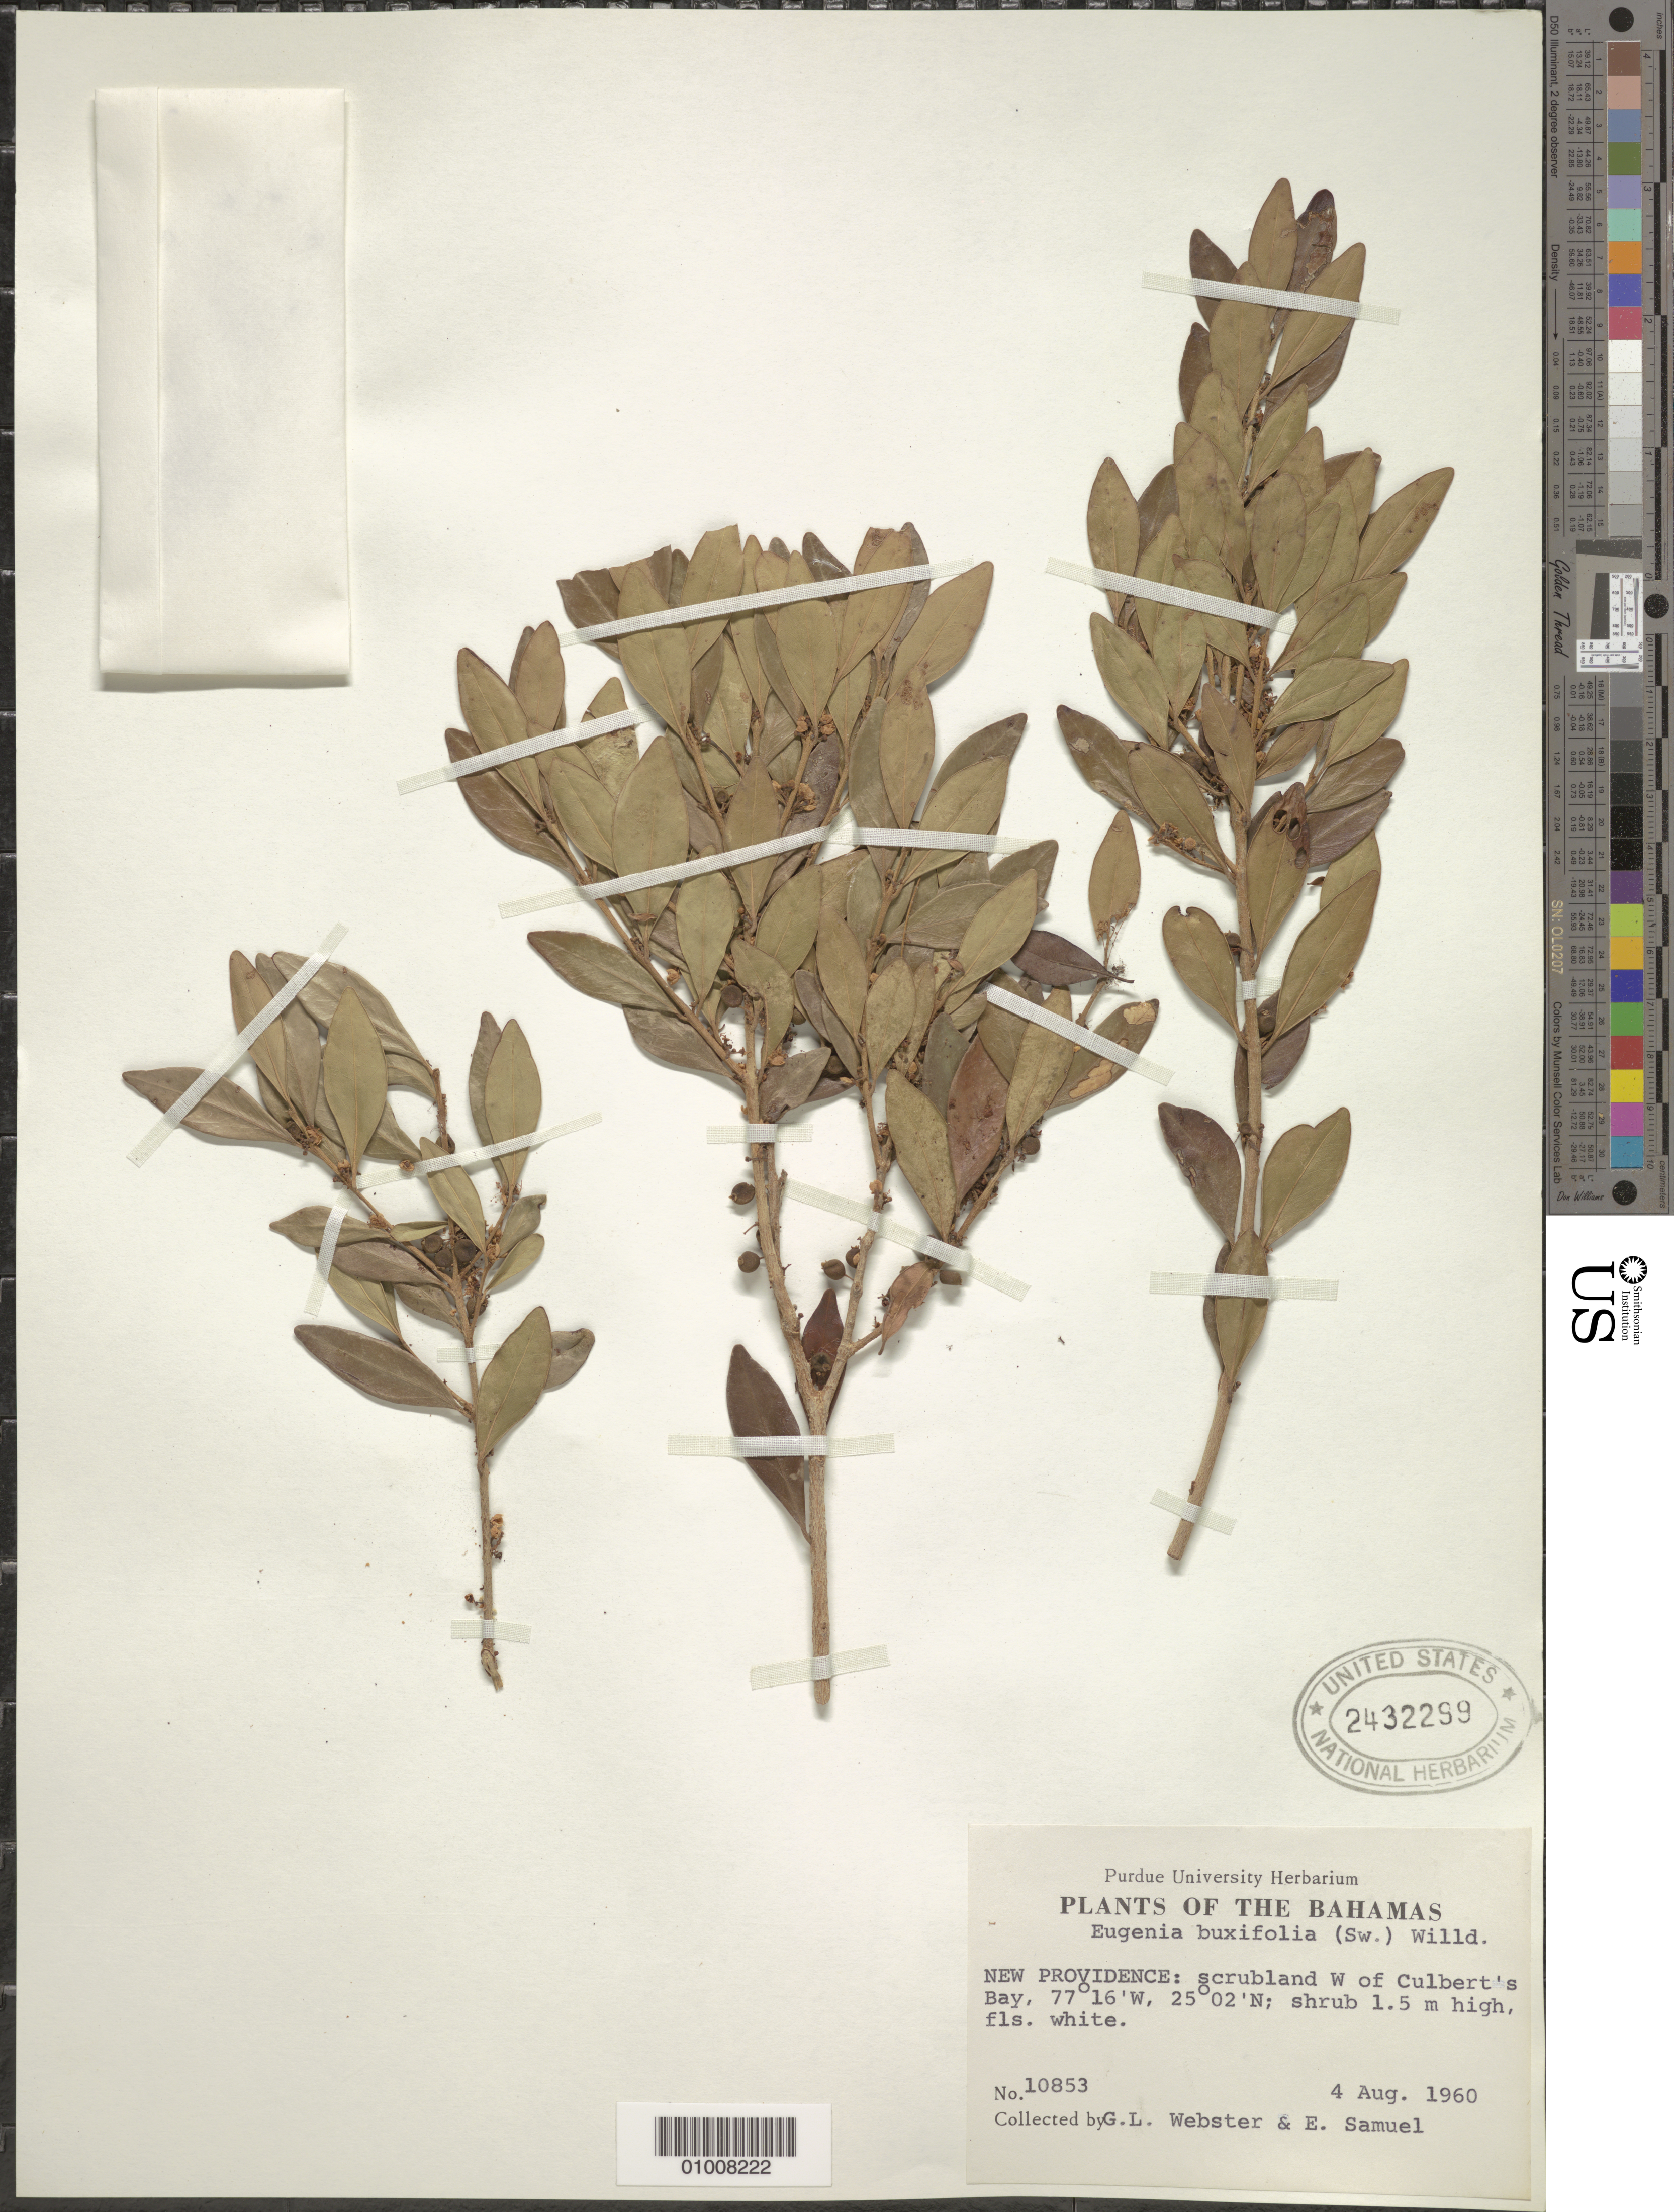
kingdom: Plantae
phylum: Tracheophyta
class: Magnoliopsida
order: Myrtales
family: Myrtaceae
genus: Eugenia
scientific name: Eugenia foetida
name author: Pers.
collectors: G. L. Webster & E. Samuel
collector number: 10853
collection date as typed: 04 Aug 1960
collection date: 1960-08-04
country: Bahamas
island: New Providence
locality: West of Culbert's Bay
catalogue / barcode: US 2432299